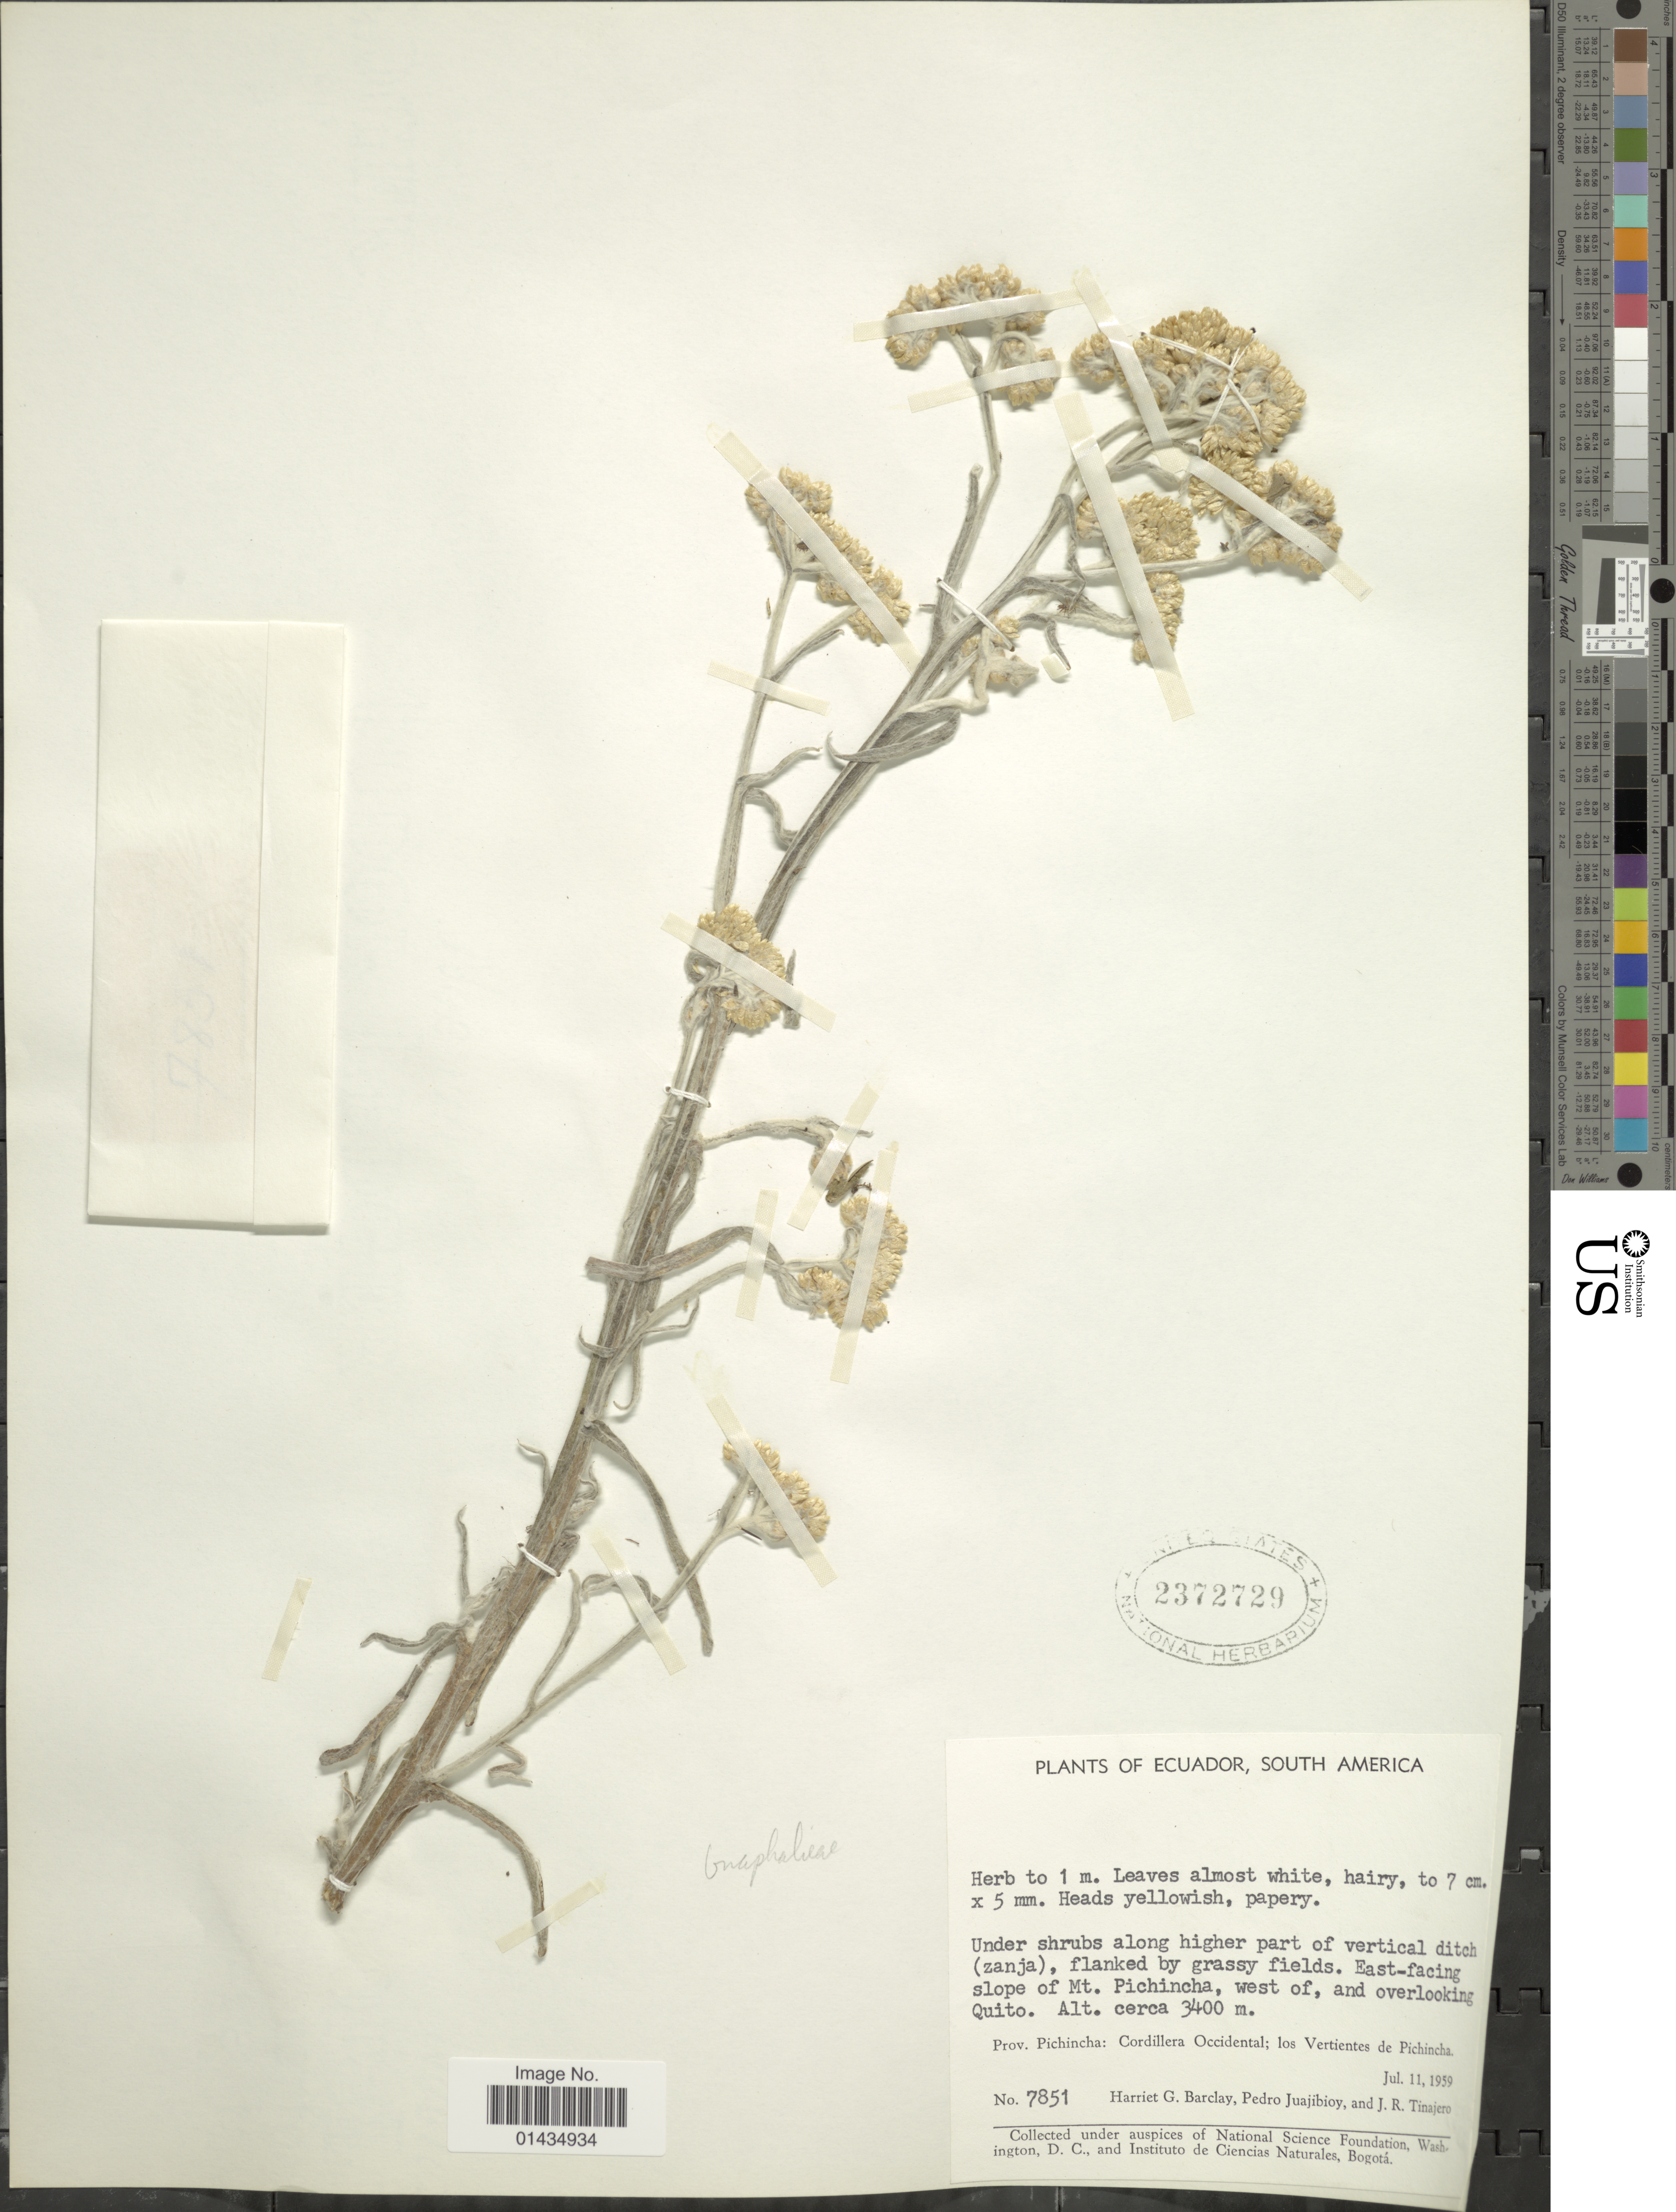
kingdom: Plantae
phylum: Tracheophyta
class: Magnoliopsida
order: Asterales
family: Asteraceae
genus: Achyrocline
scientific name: Achyrocline sp.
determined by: Dillon, M. O.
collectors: H. G. Barclay & P. Juajibioy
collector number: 7851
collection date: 1959-07-11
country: Ecuador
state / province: Pichincha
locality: South America, east-facing slope of Mt. Pichincha, west of, and overlooking Quito, Cordillera Occidental; los Vertientes de Pichincha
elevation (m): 3400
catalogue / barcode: US 2372729